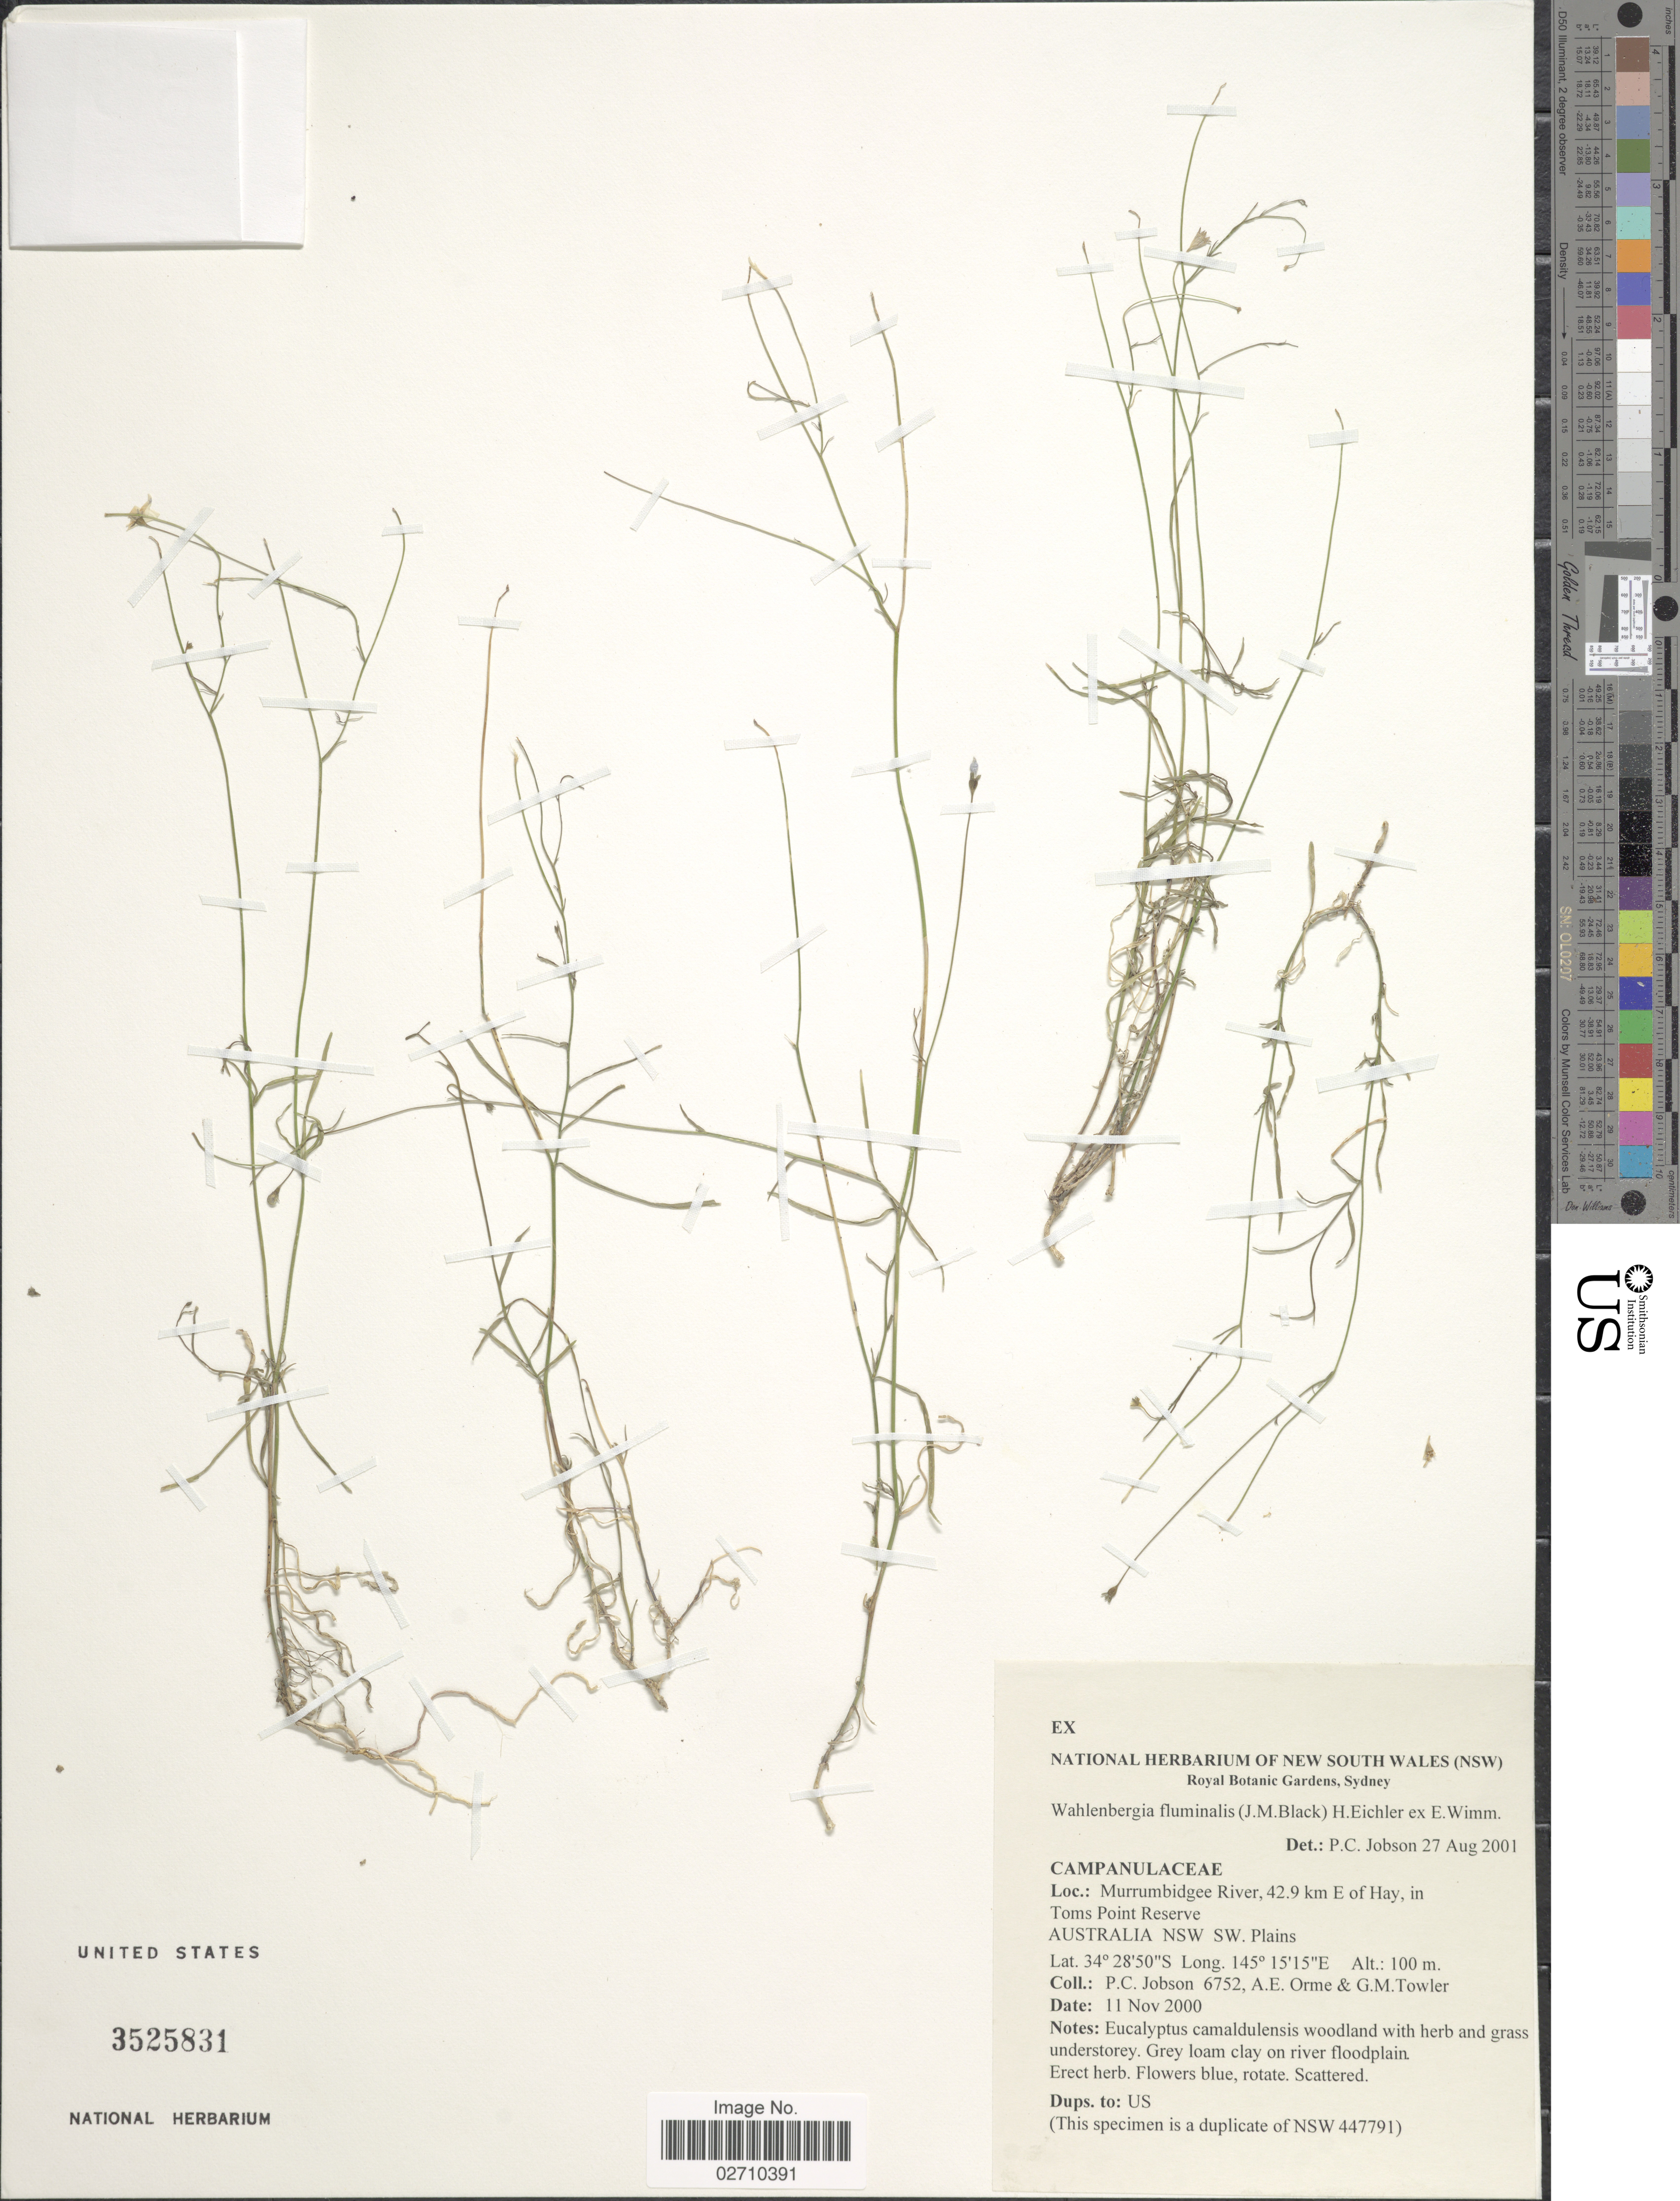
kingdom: Plantae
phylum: Tracheophyta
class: Magnoliopsida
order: Asterales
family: Campanulaceae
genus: Wahlenbergia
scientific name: Wahlenbergia fluminalis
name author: (J.M. Black) E. Wimm. & H. Eichler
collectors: P. Jobson, A. Orme & G. Towler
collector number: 6752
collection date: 2000-11-11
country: Australia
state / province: New South Wales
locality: Murrumbidgee River, 42.9 km E of Hay, in Toms Point Reserve. Australia NSW SW. Plains.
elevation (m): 100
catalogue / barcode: US 3525831